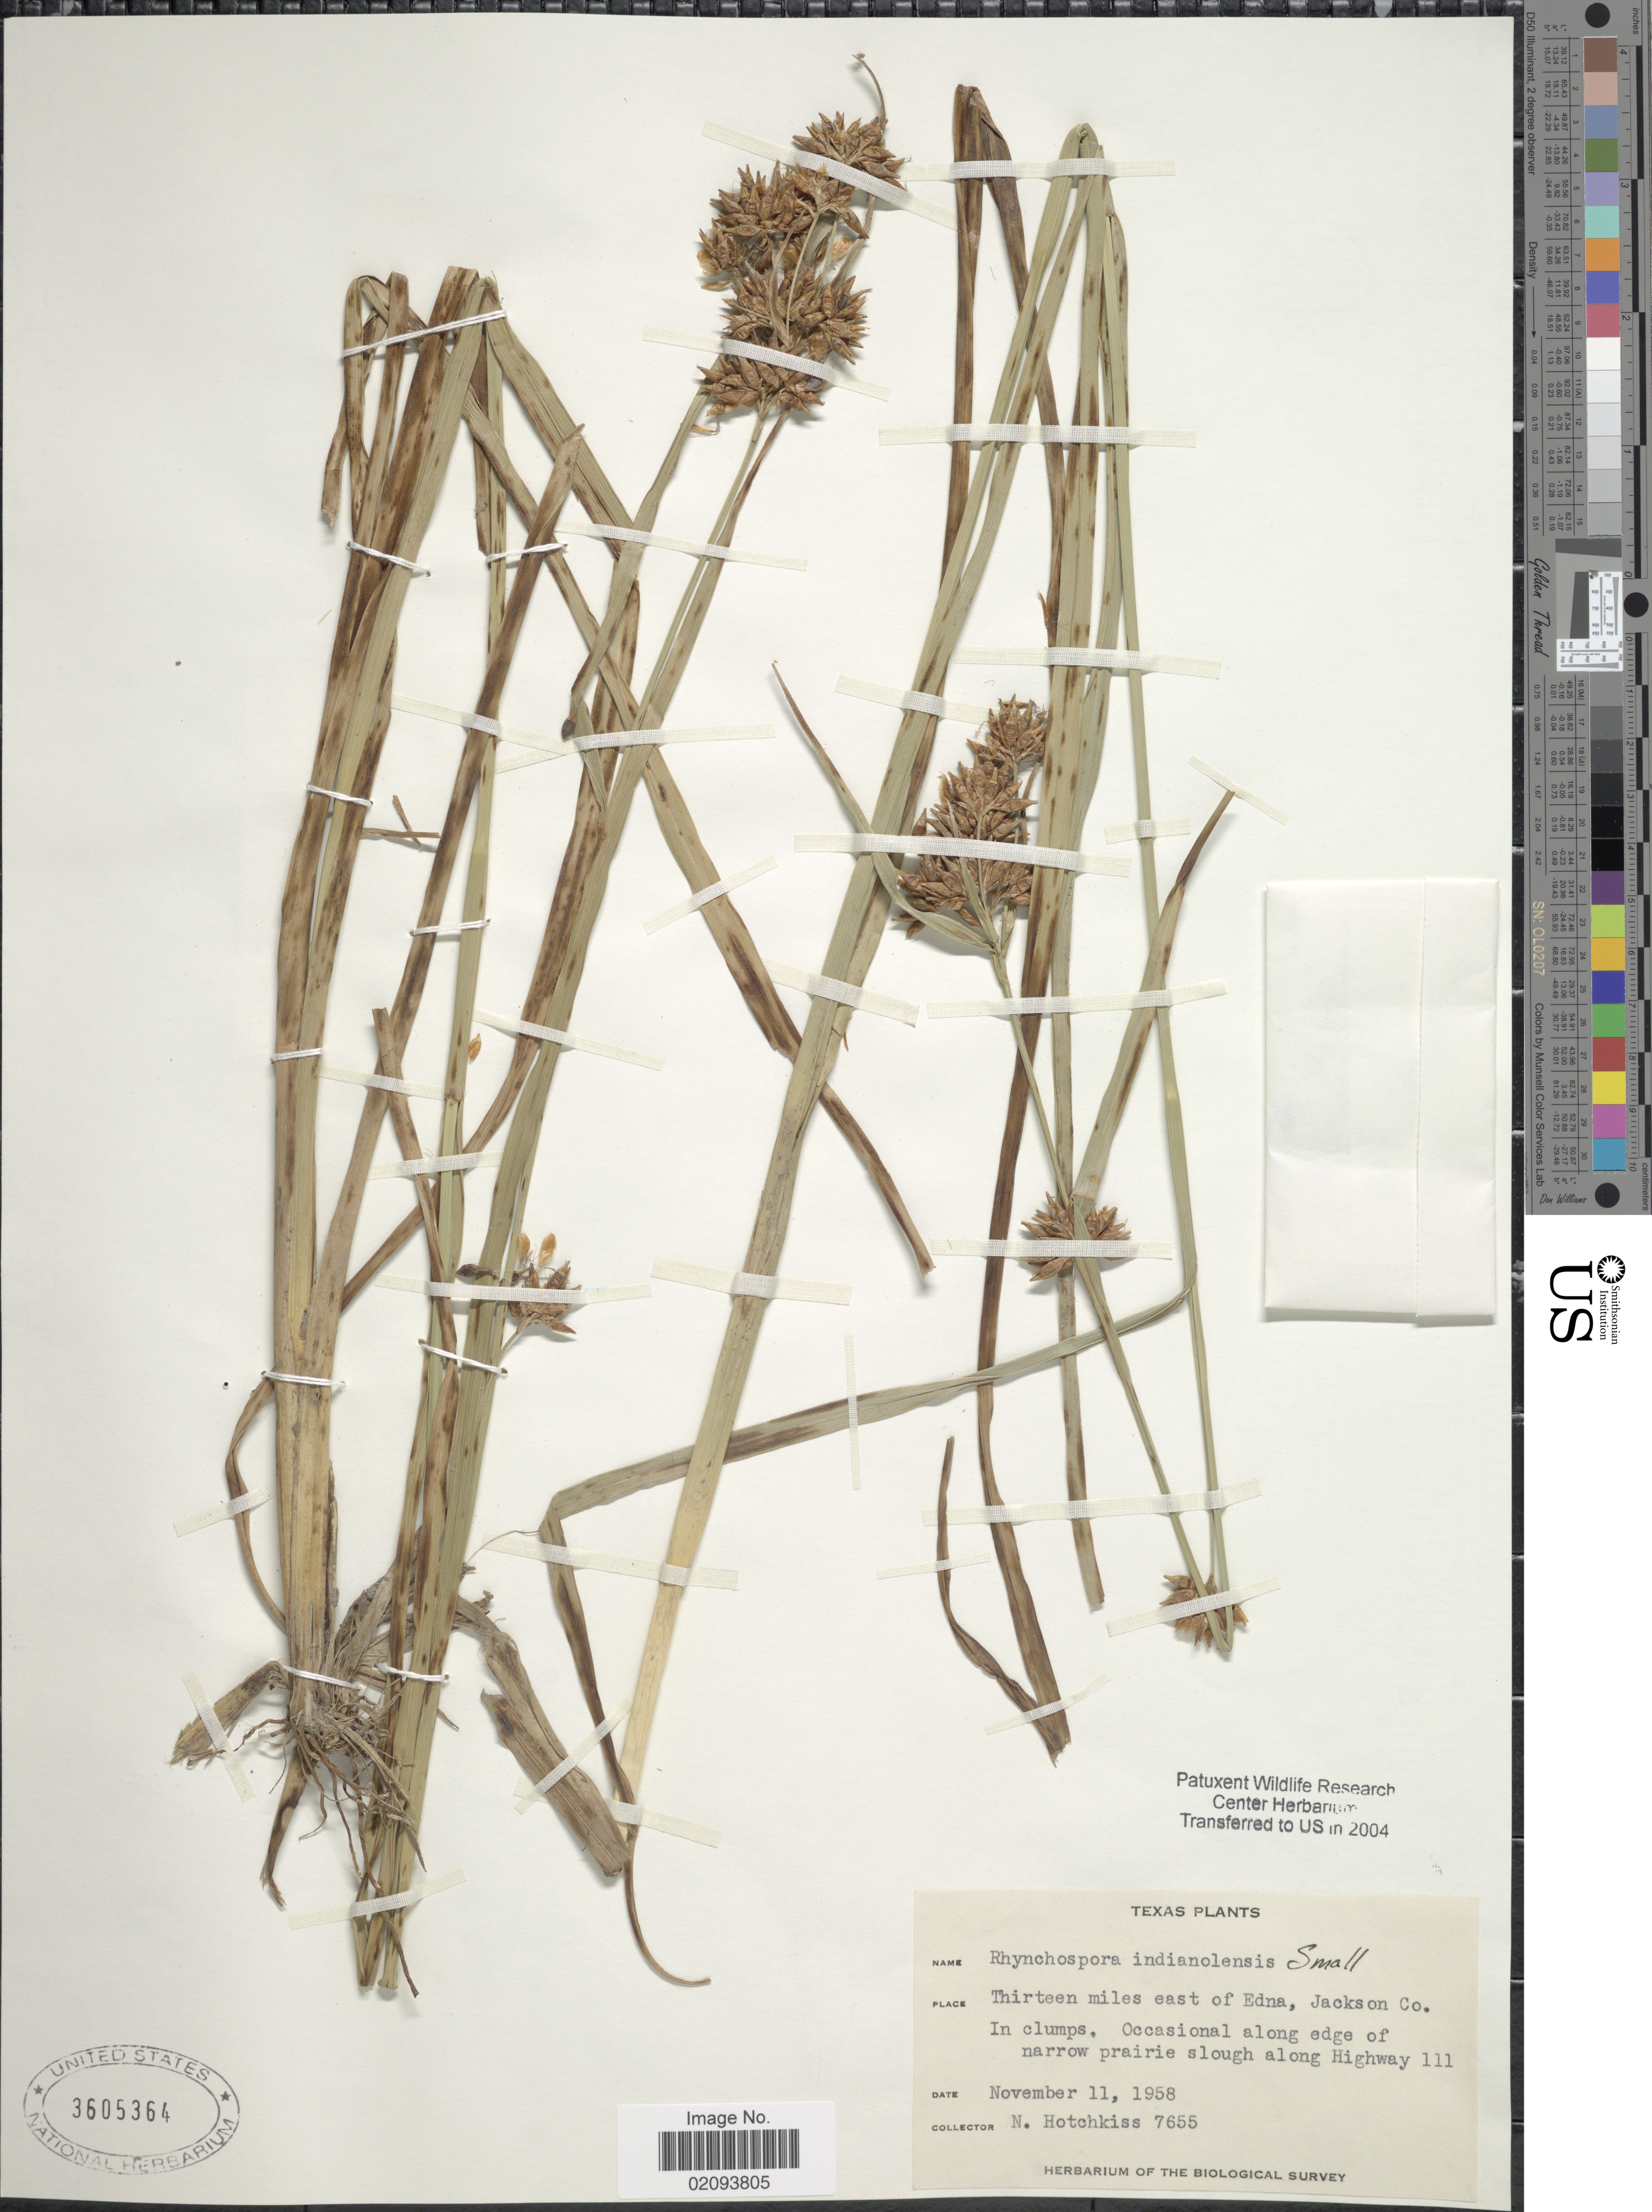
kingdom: Plantae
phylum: Tracheophyta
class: Liliopsida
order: Poales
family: Cyperaceae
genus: Rhynchospora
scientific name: Rhynchospora indianolensis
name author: Small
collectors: N. Hotchkiss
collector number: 7655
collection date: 1958-11-11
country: United States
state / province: Texas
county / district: Jackson County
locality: Thirteen miles east of Edna.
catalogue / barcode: US 3605364